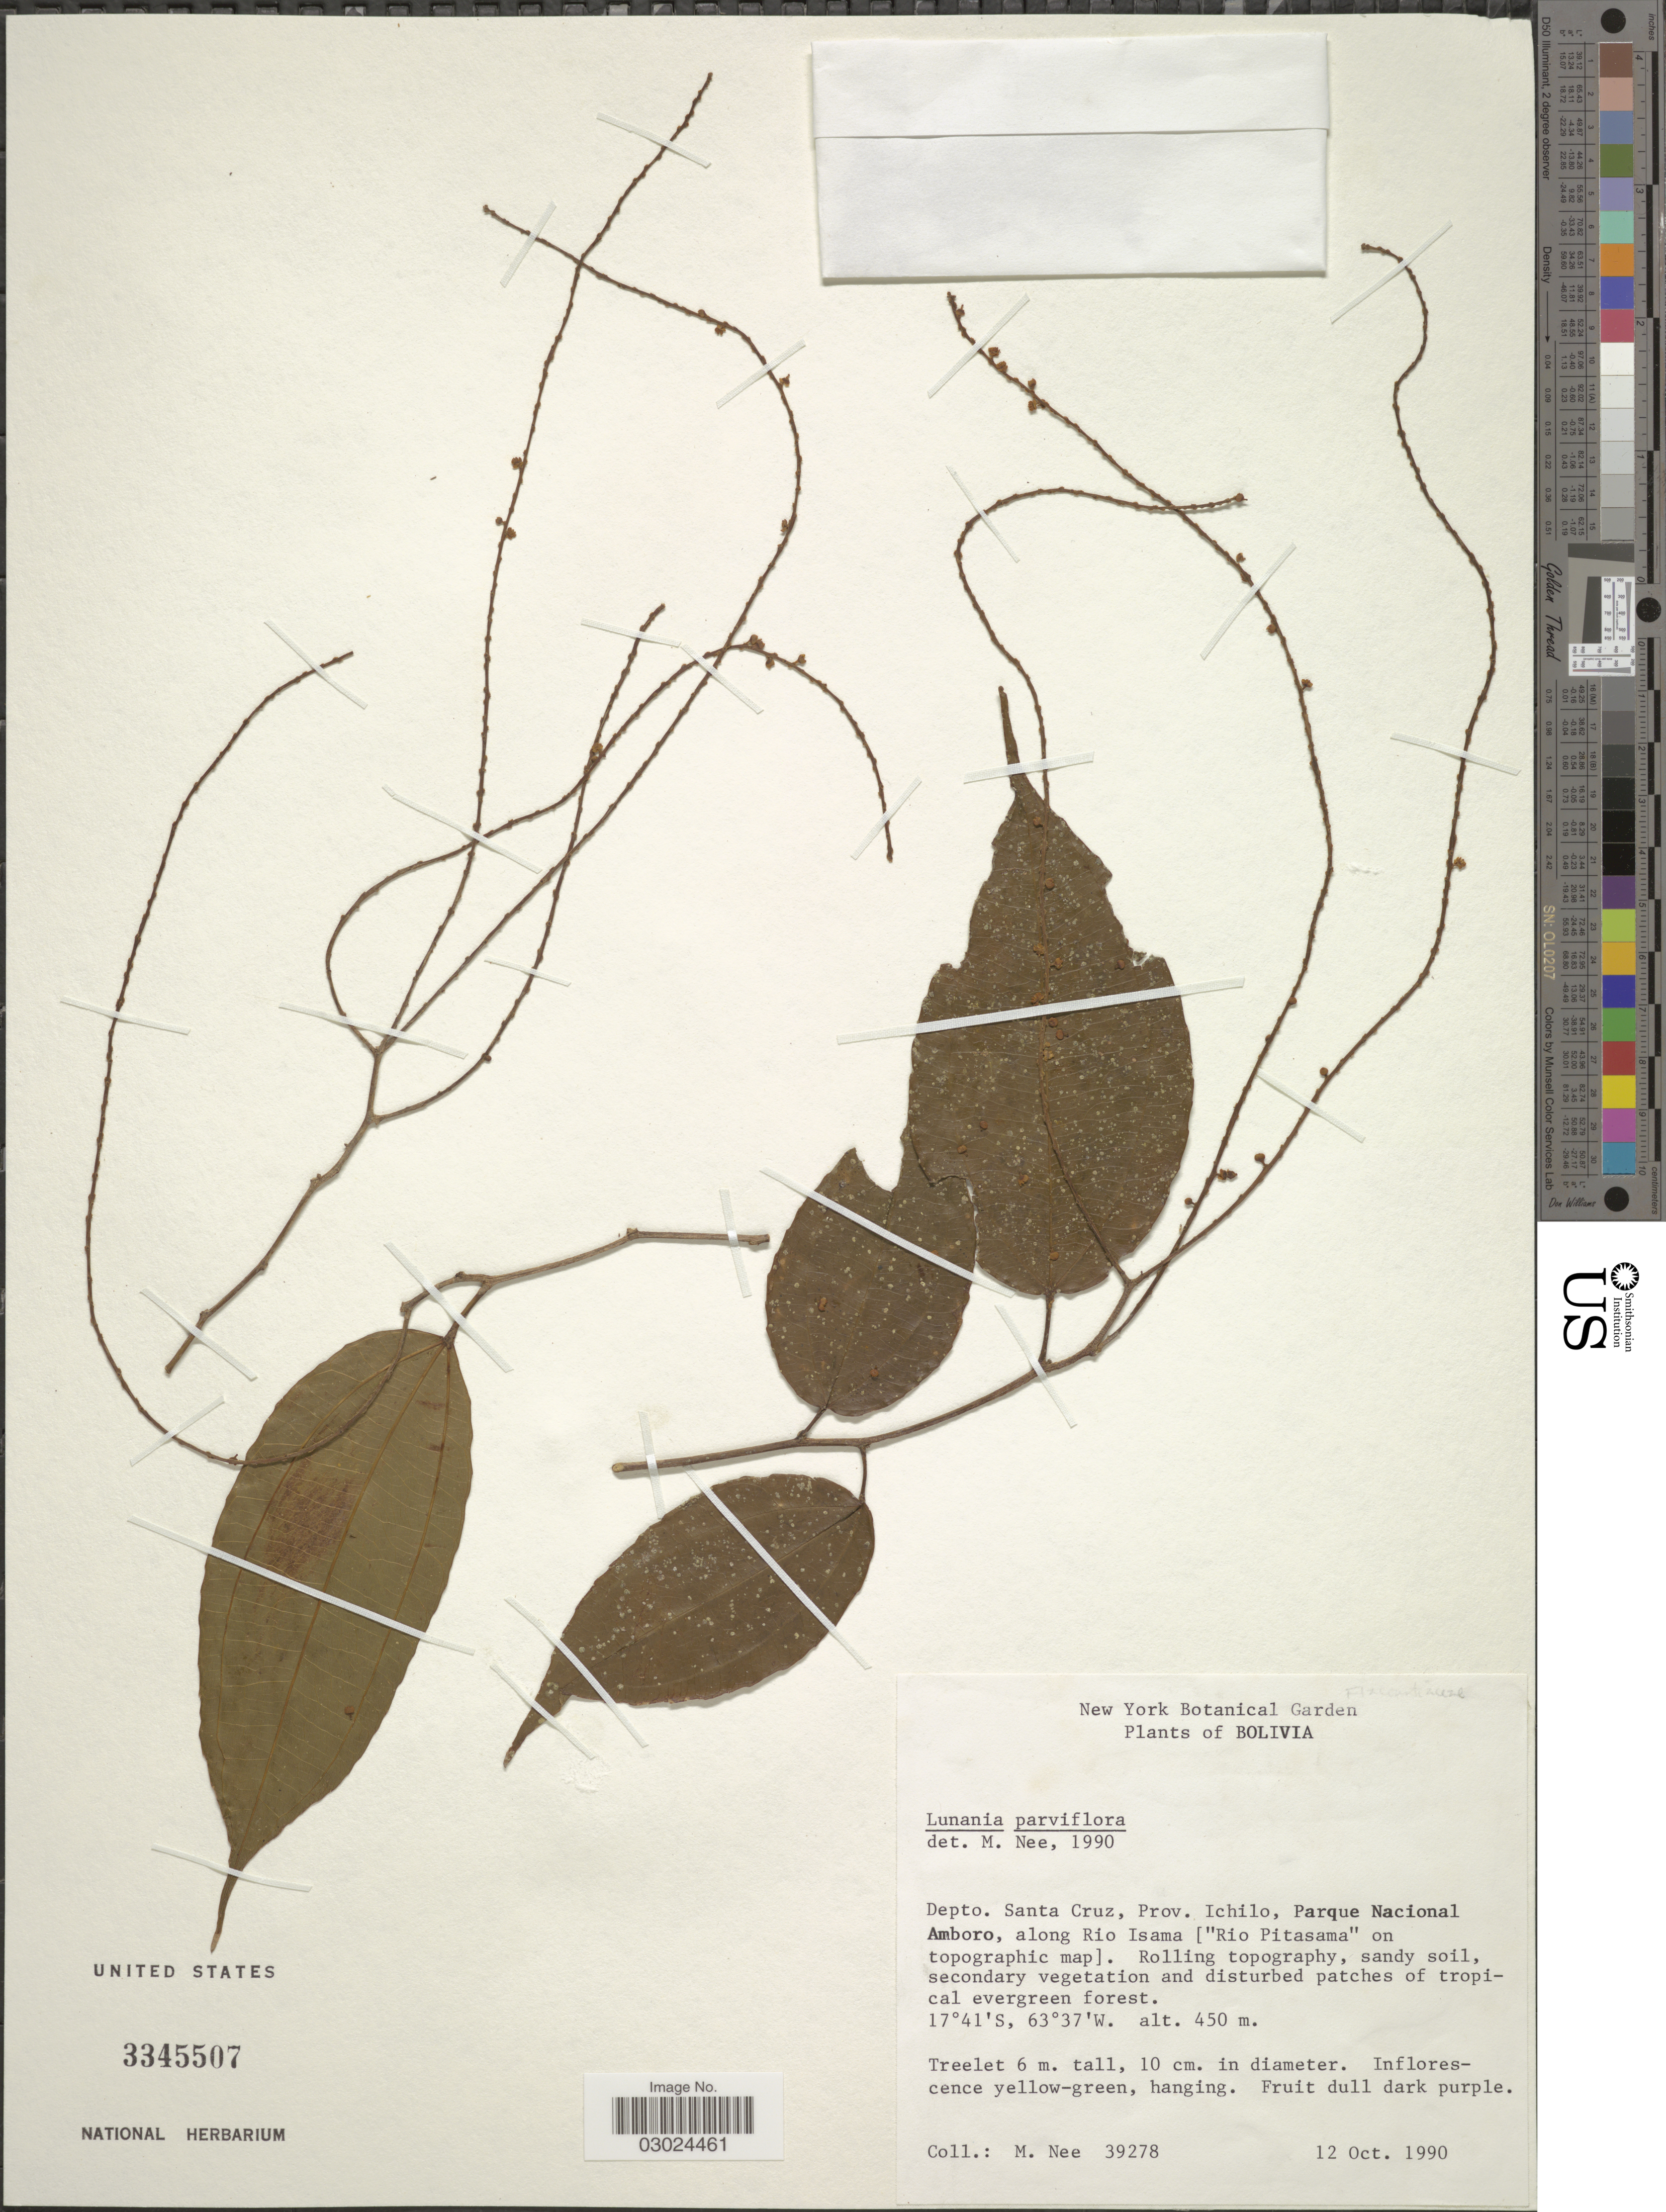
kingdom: Plantae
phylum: Tracheophyta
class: Magnoliopsida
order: Malpighiales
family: Salicaceae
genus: Lunania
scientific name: Lunania parviflora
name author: Spruce ex Benth.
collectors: M. Nee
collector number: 39278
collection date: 1990-10-12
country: Bolivia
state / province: Santa Cruz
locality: Depto. Santa Cruz, Prov. Ichilo, Parque Nacional Amboro, along Rio Isama ["Rio Pitasama" on topographic map].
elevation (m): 450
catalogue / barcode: US 3345507